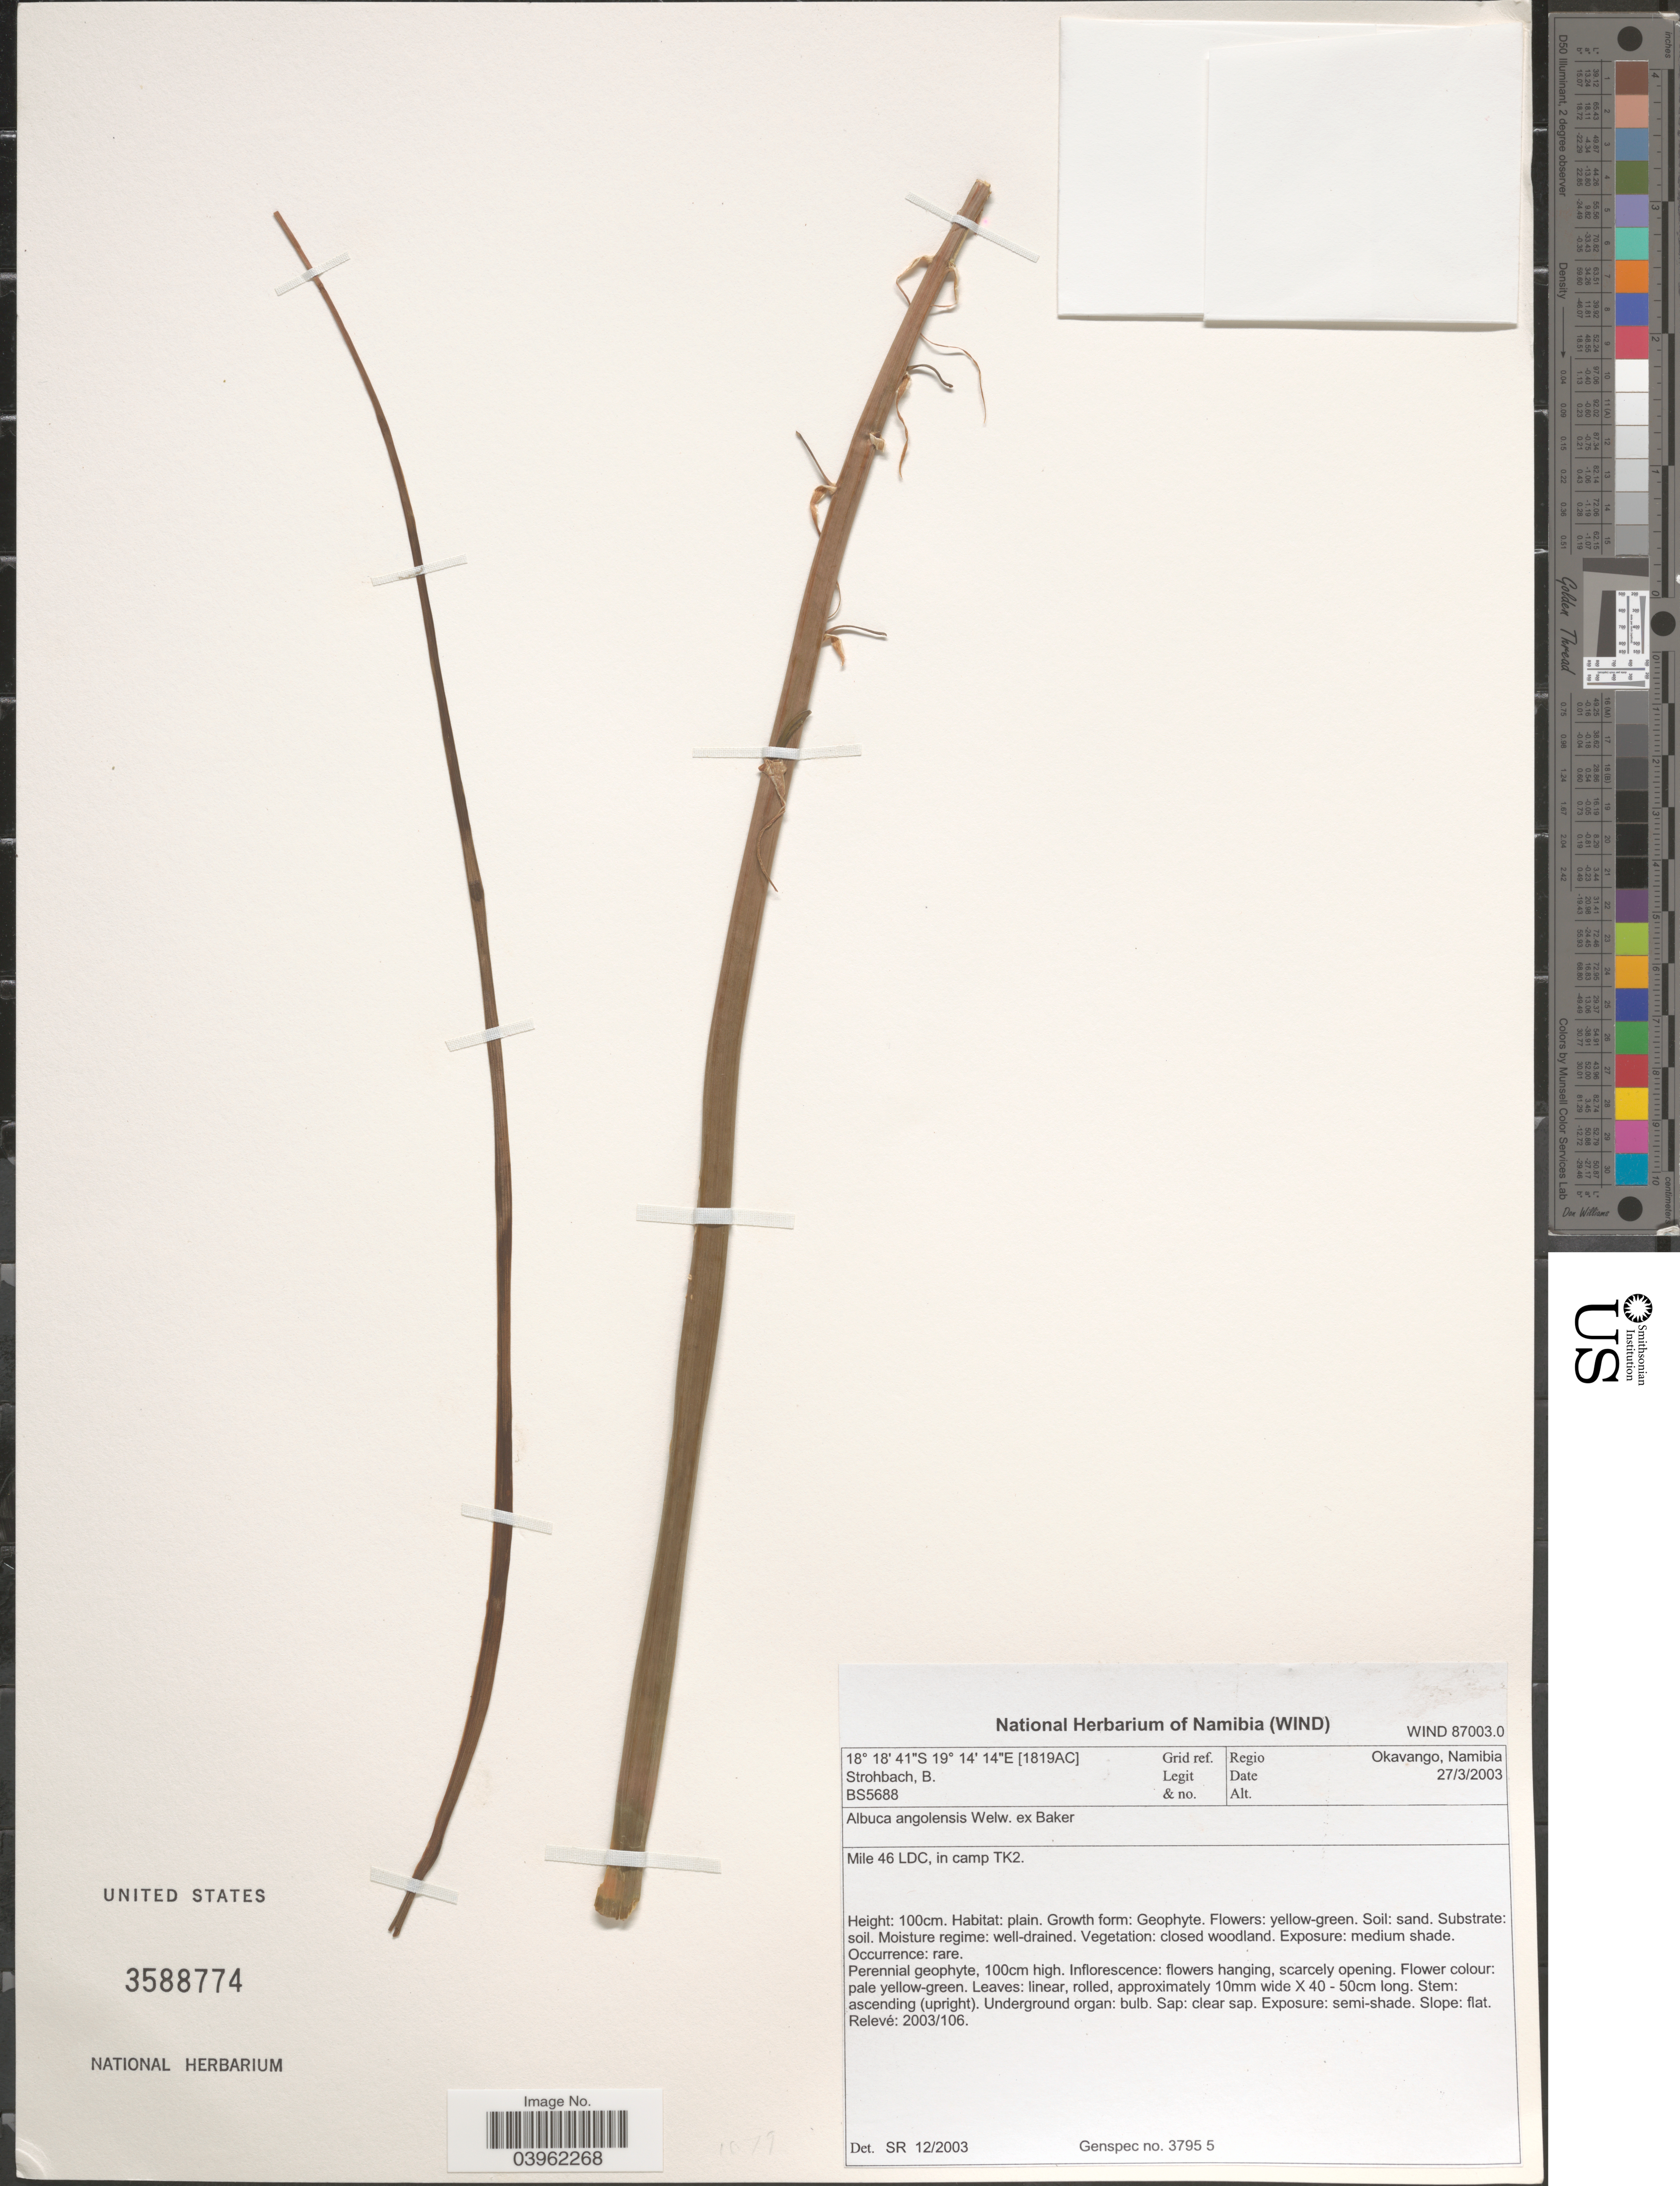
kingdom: Plantae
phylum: Tracheophyta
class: Liliopsida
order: Asparagales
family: Asparagaceae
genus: Albuca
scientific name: Albuca angolensis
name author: Welw.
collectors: B. Strohbach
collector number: BS5688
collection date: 2003-03-27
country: Namibia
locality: Grid ref. [1819AC]. Regio Okavango, Namibia. Mile 46 LDC, in camp TK2.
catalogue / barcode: US 3588774